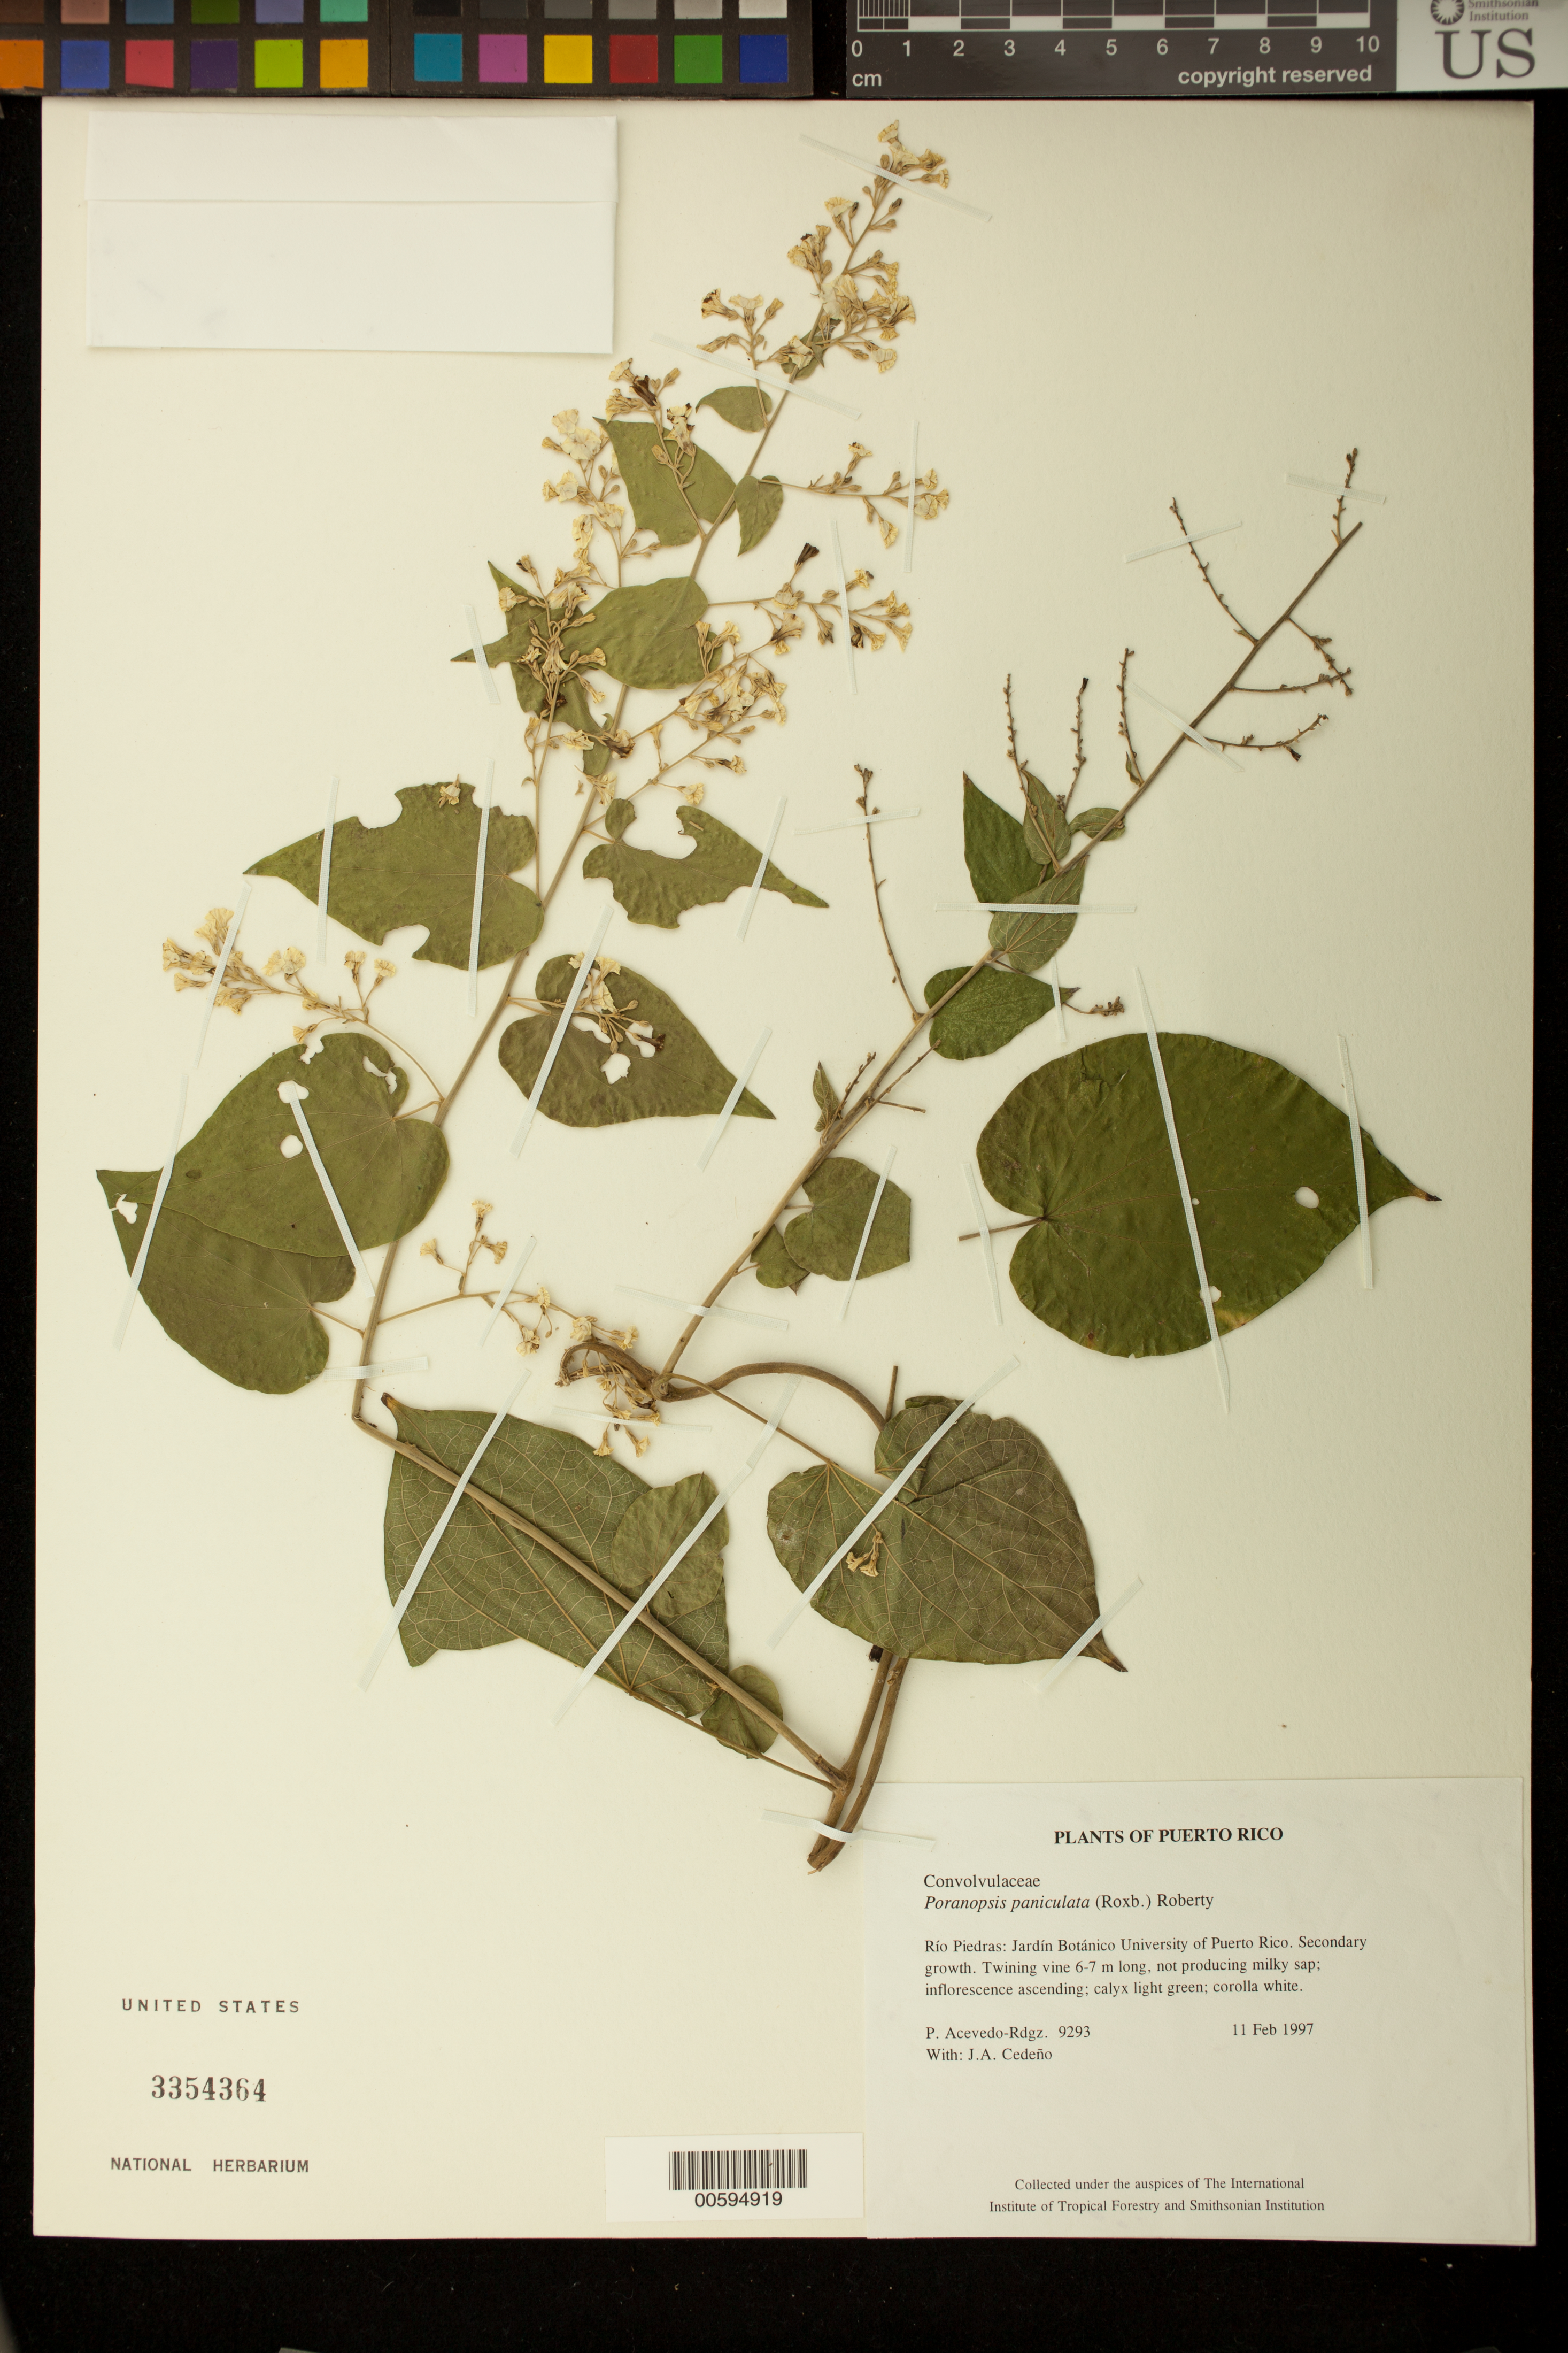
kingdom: Plantae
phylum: Tracheophyta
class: Magnoliopsida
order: Solanales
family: Convolvulaceae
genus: Poranopsis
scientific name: Poranopsis paniculata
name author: (Roxb.) Roberty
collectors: P. Acevedo-Rodr. & J. Cedeño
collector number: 9293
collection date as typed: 11 Feb 1997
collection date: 1997-02-11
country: Puerto Rico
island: Puerto Rico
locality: Río Piedras: Jardín Botánico University of Puerto Rico.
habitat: Secondary growth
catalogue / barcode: US 3354364